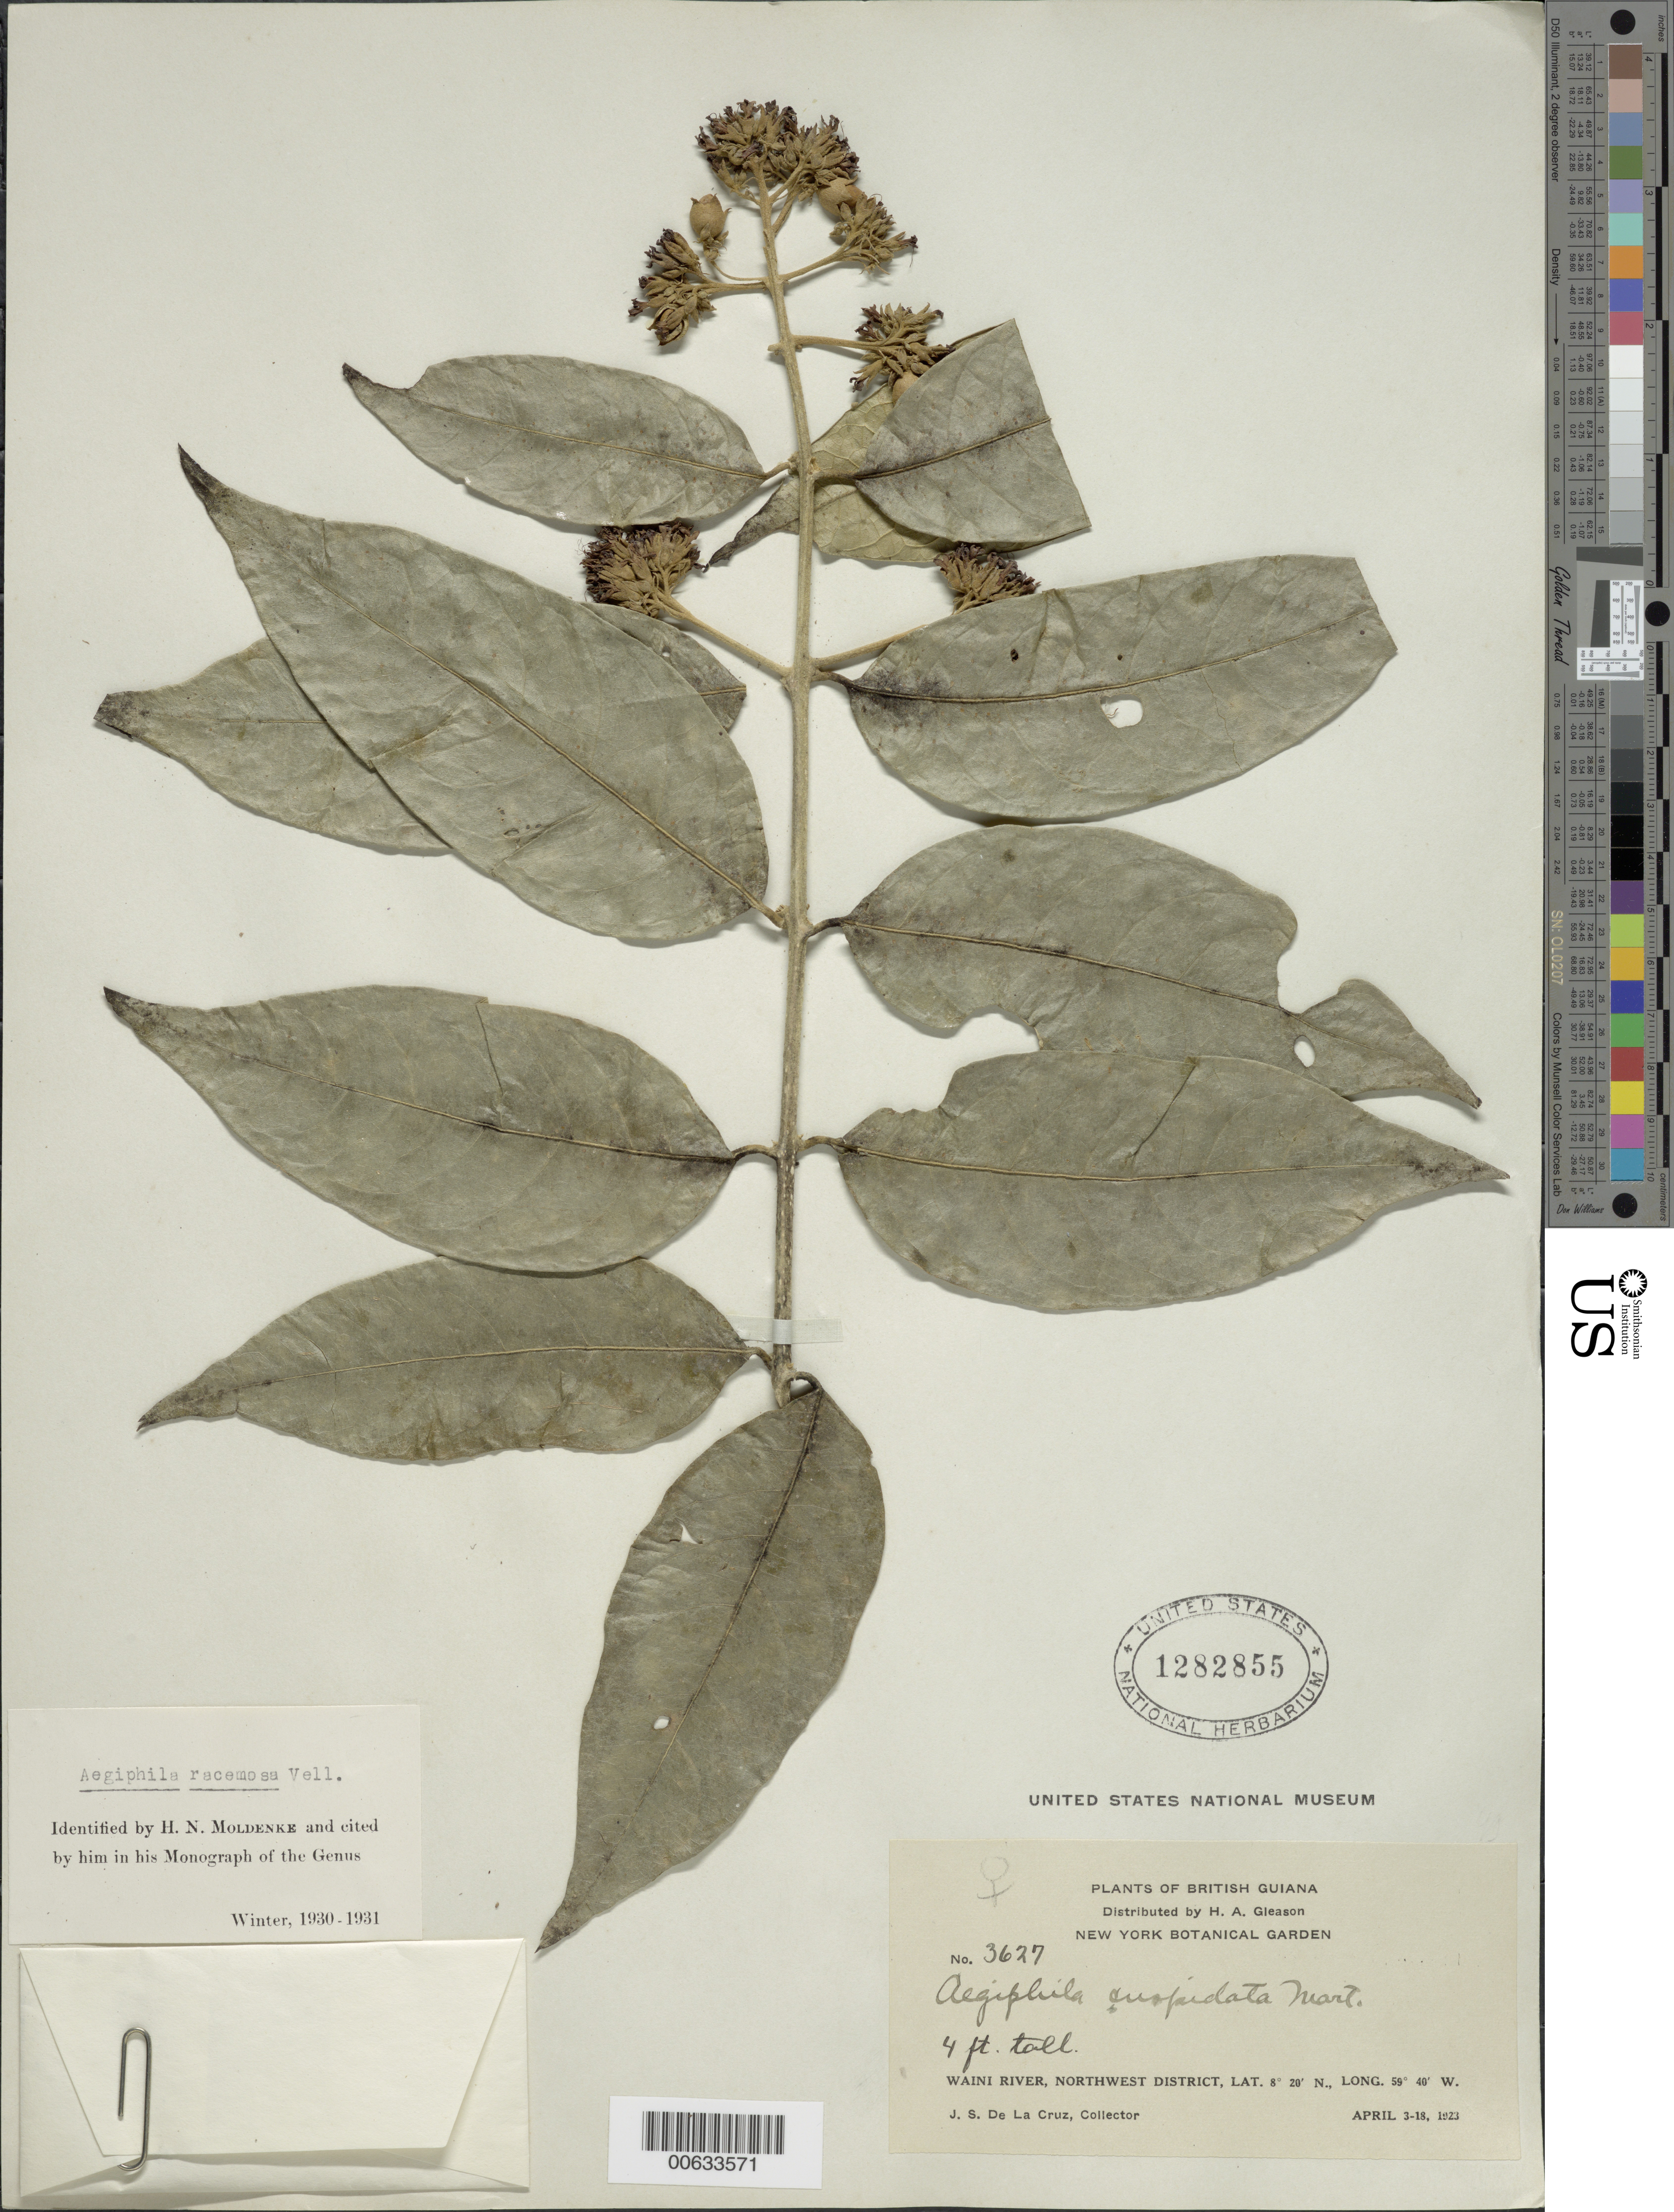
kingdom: Plantae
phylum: Tracheophyta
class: Magnoliopsida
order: Lamiales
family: Lamiaceae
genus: Aegiphila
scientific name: Aegiphila racemosa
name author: Vell.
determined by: Moldenke, H. N.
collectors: J. S. de la Cruz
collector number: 3627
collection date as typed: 3-Apr-23 to 18-Apr-23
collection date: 1923-04-03/1923-04-18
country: Guyana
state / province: Barima-Waini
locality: Waini R., NW District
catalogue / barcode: US 1282855